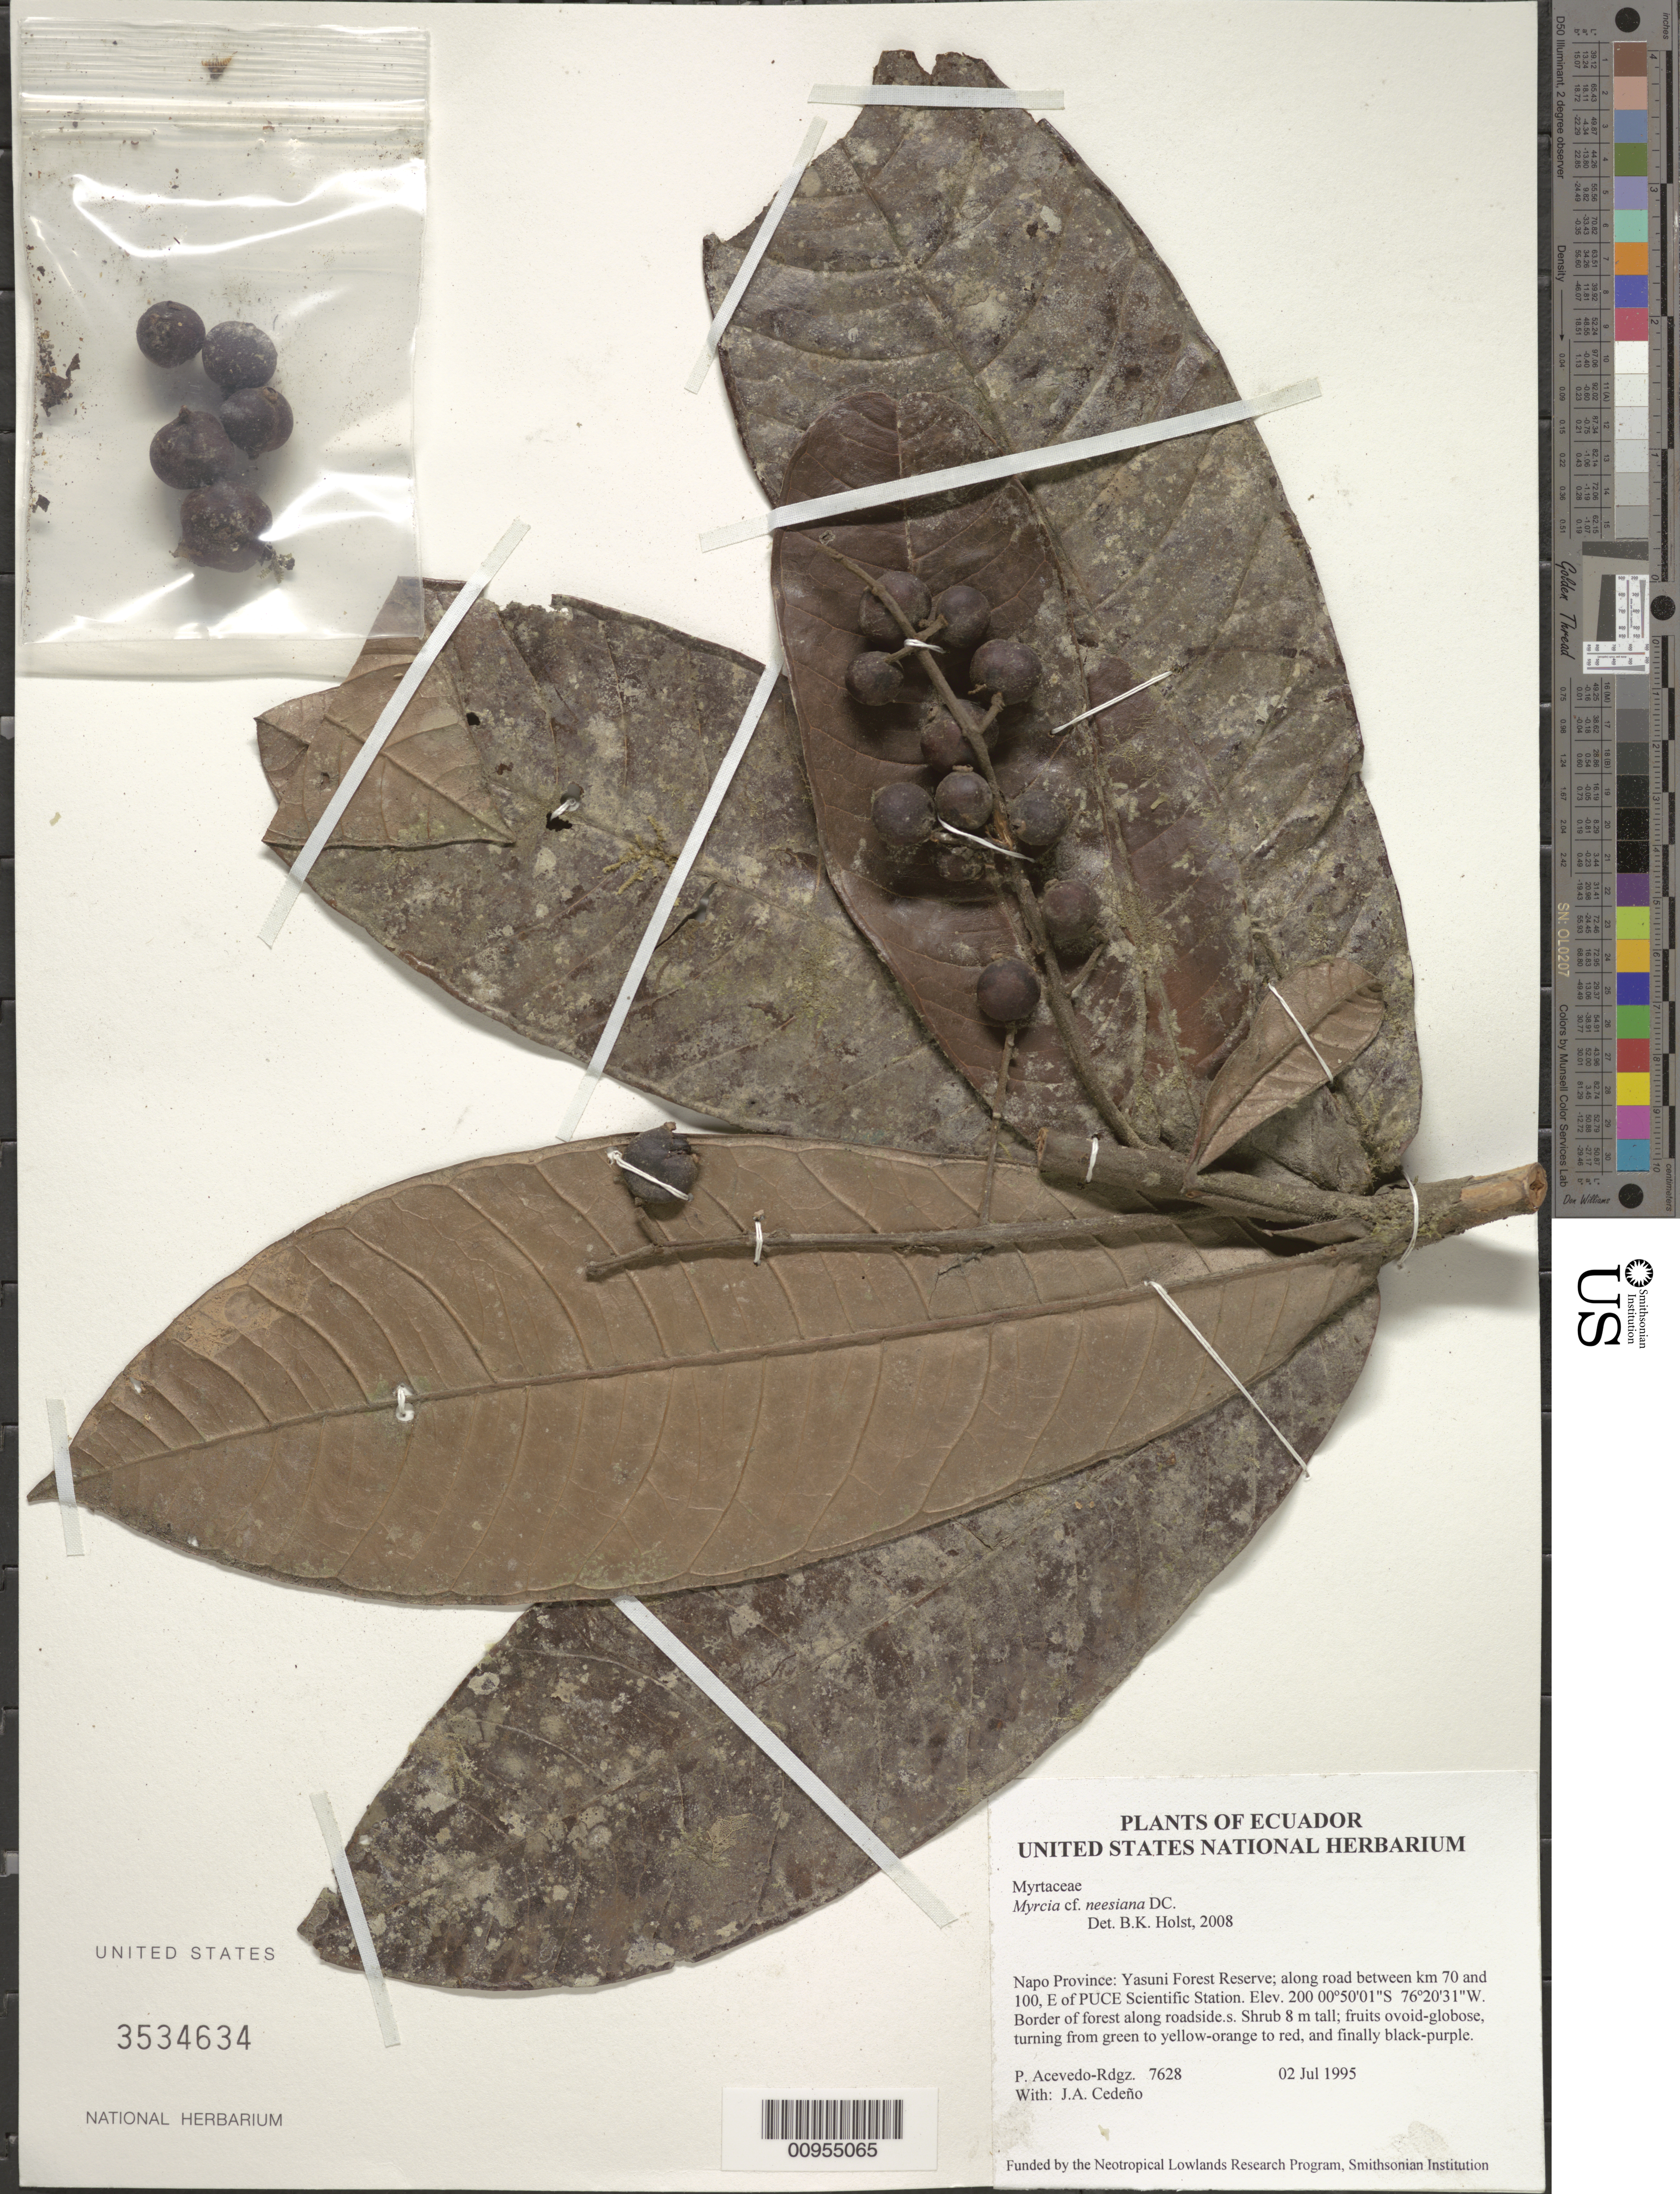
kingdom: Plantae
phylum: Tracheophyta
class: Magnoliopsida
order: Myrtales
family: Myrtaceae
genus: Myrcia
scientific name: Myrcia verticillata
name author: M.L. Kawas. & B. Holst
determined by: Holst, Bruce K.; Kawasaki, L.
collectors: P. Acevedo-Rodr. & J. A. Cedeño M.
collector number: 7628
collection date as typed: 02 Jul 1995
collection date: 1995-07-02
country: Ecuador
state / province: Napo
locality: Napo Province: Yasuni Forest Reserve; along road between km 70 and 100, E of PUCE Scientific Station.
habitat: Border of forest along roadside.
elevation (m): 200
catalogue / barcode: US 3534634